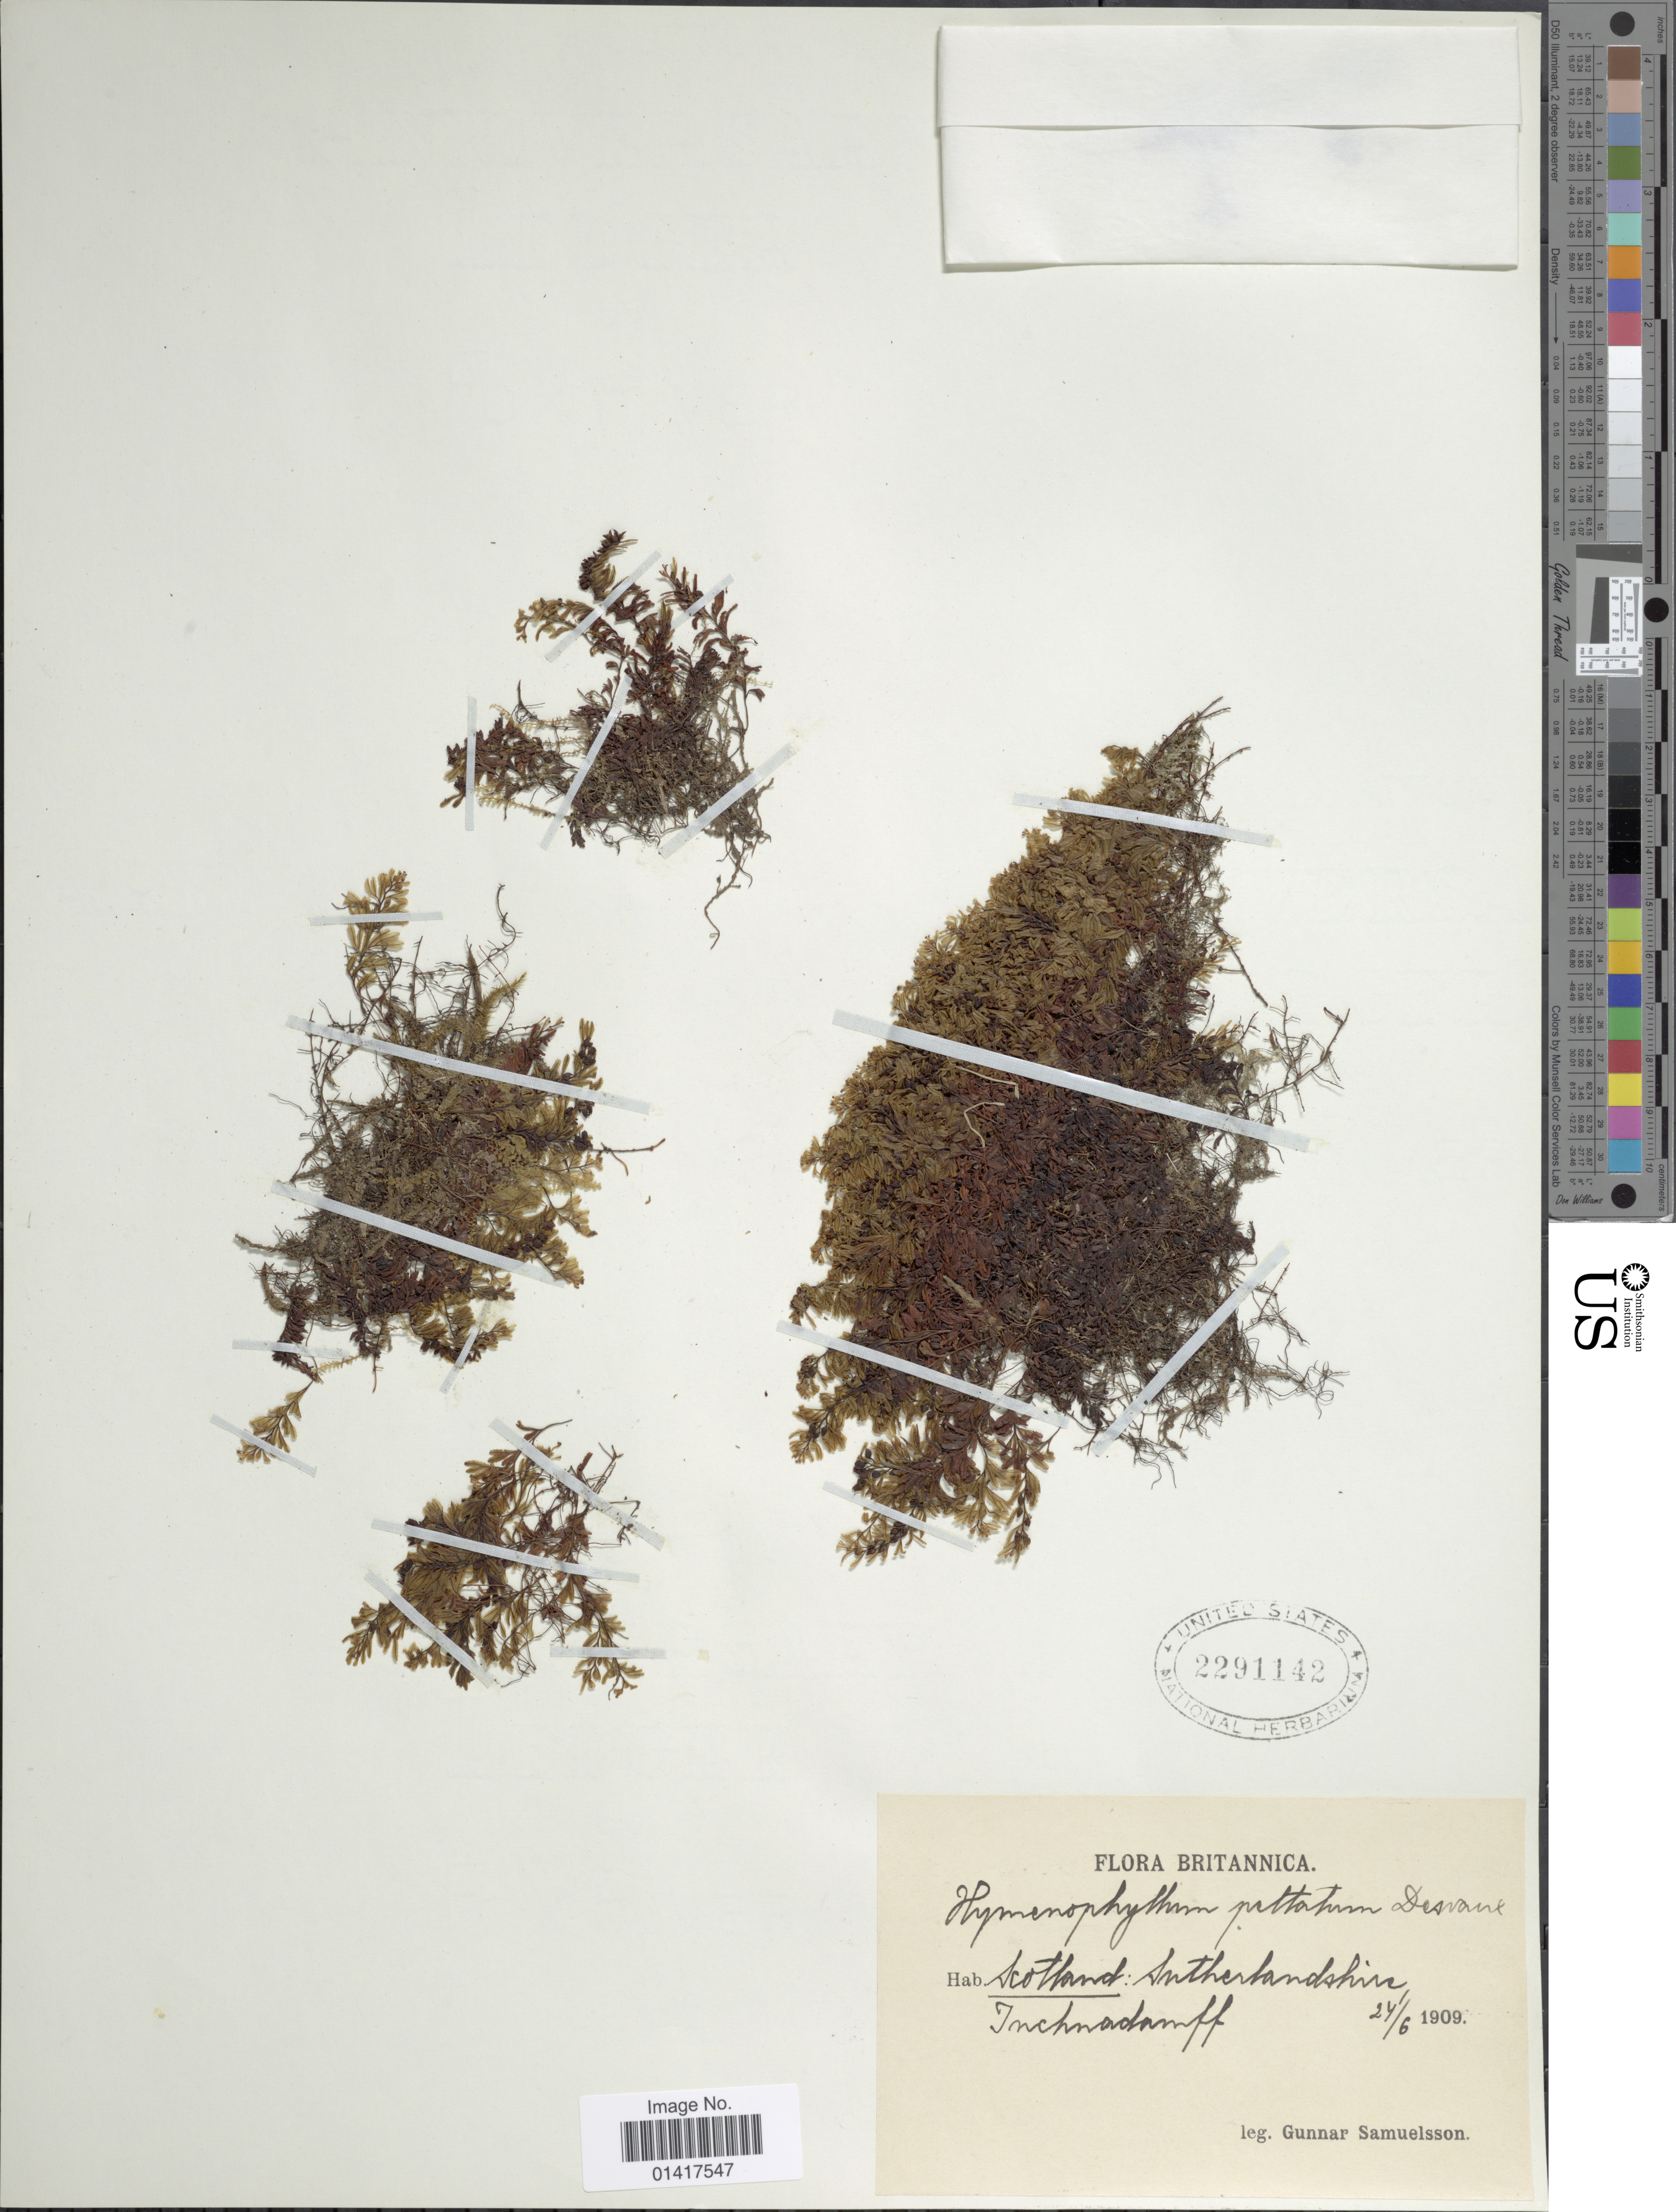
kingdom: Plantae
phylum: Tracheophyta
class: Polypodiopsida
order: Hymenophyllales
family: Hymenophyllaceae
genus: Hymenophyllum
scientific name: Hymenophyllum peltatum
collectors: G. Samuelsson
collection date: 1909-06-24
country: United Kingdom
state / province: Scotland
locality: Antherlandshire, Inchnadamph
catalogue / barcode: US 2291142